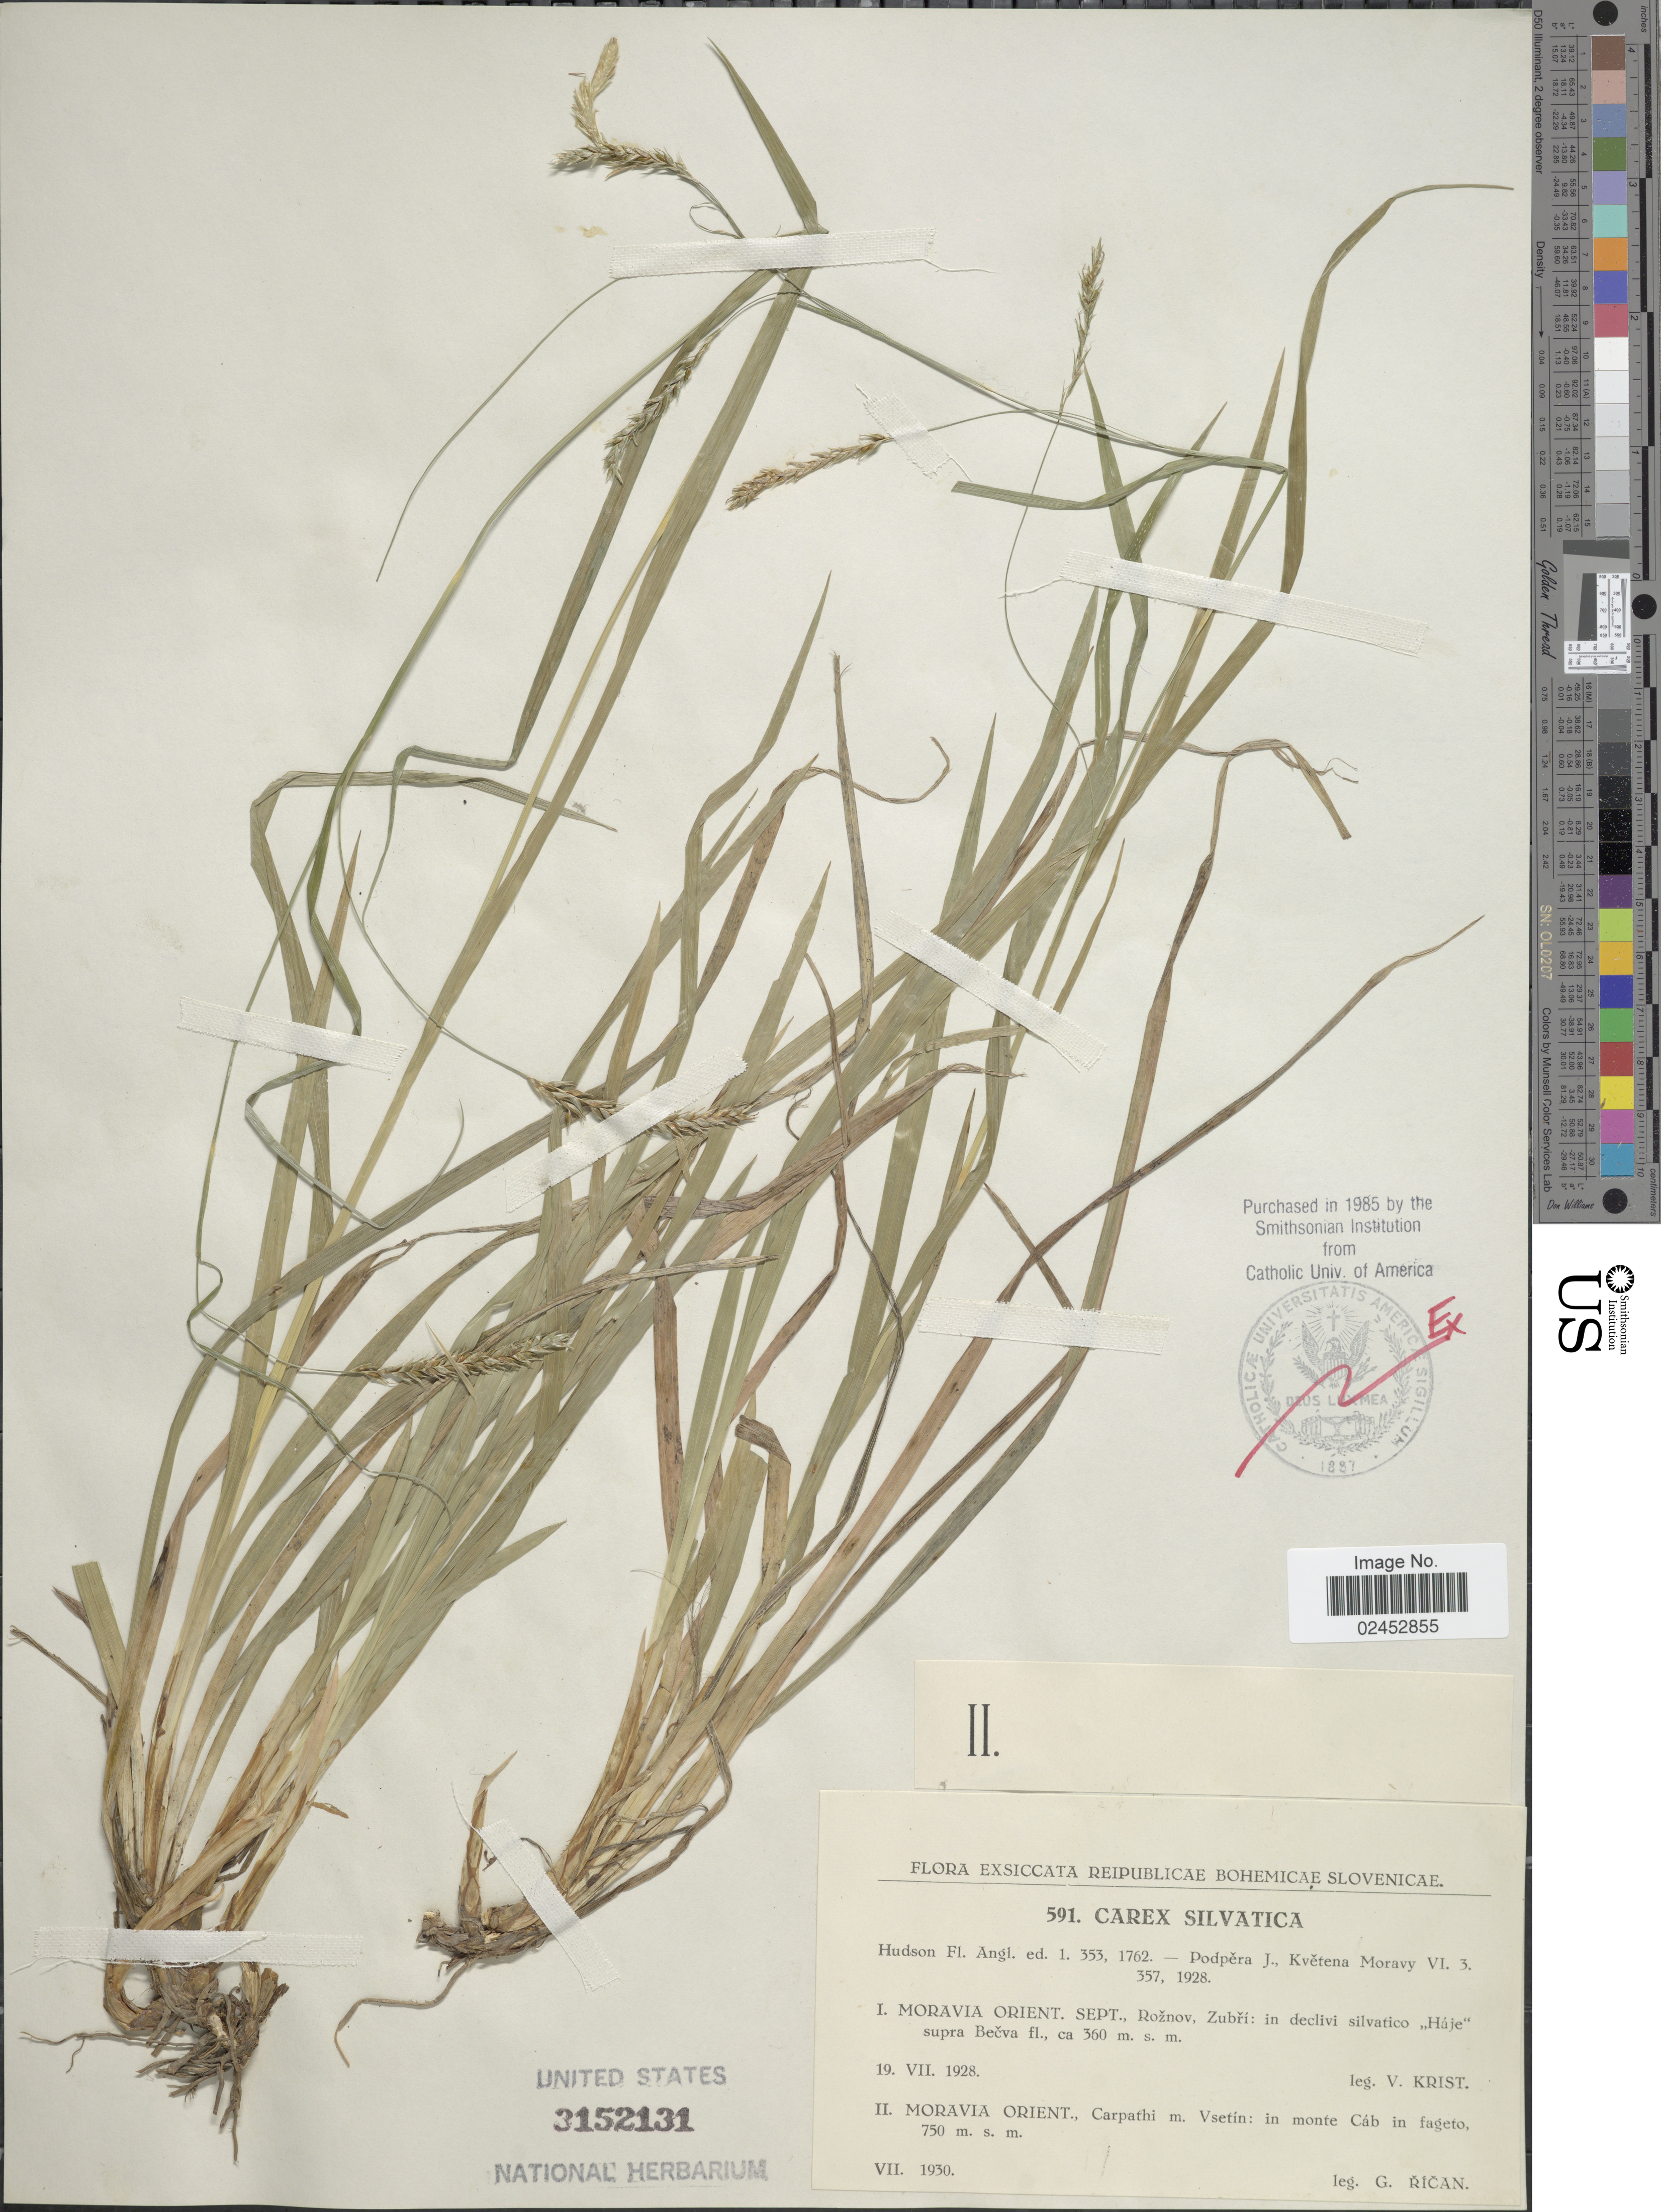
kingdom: Plantae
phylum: Tracheophyta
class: Liliopsida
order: Poales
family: Cyperaceae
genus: Carex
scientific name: Carex sylvatica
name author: Huds.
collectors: G. Rican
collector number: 591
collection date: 1930-07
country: Czechia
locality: Reipublicae Bohemicae Slovenicae, Moravia orient., Carpathi m. Vsetin: in monte Cab in fageto.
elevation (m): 750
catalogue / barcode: US 3152131